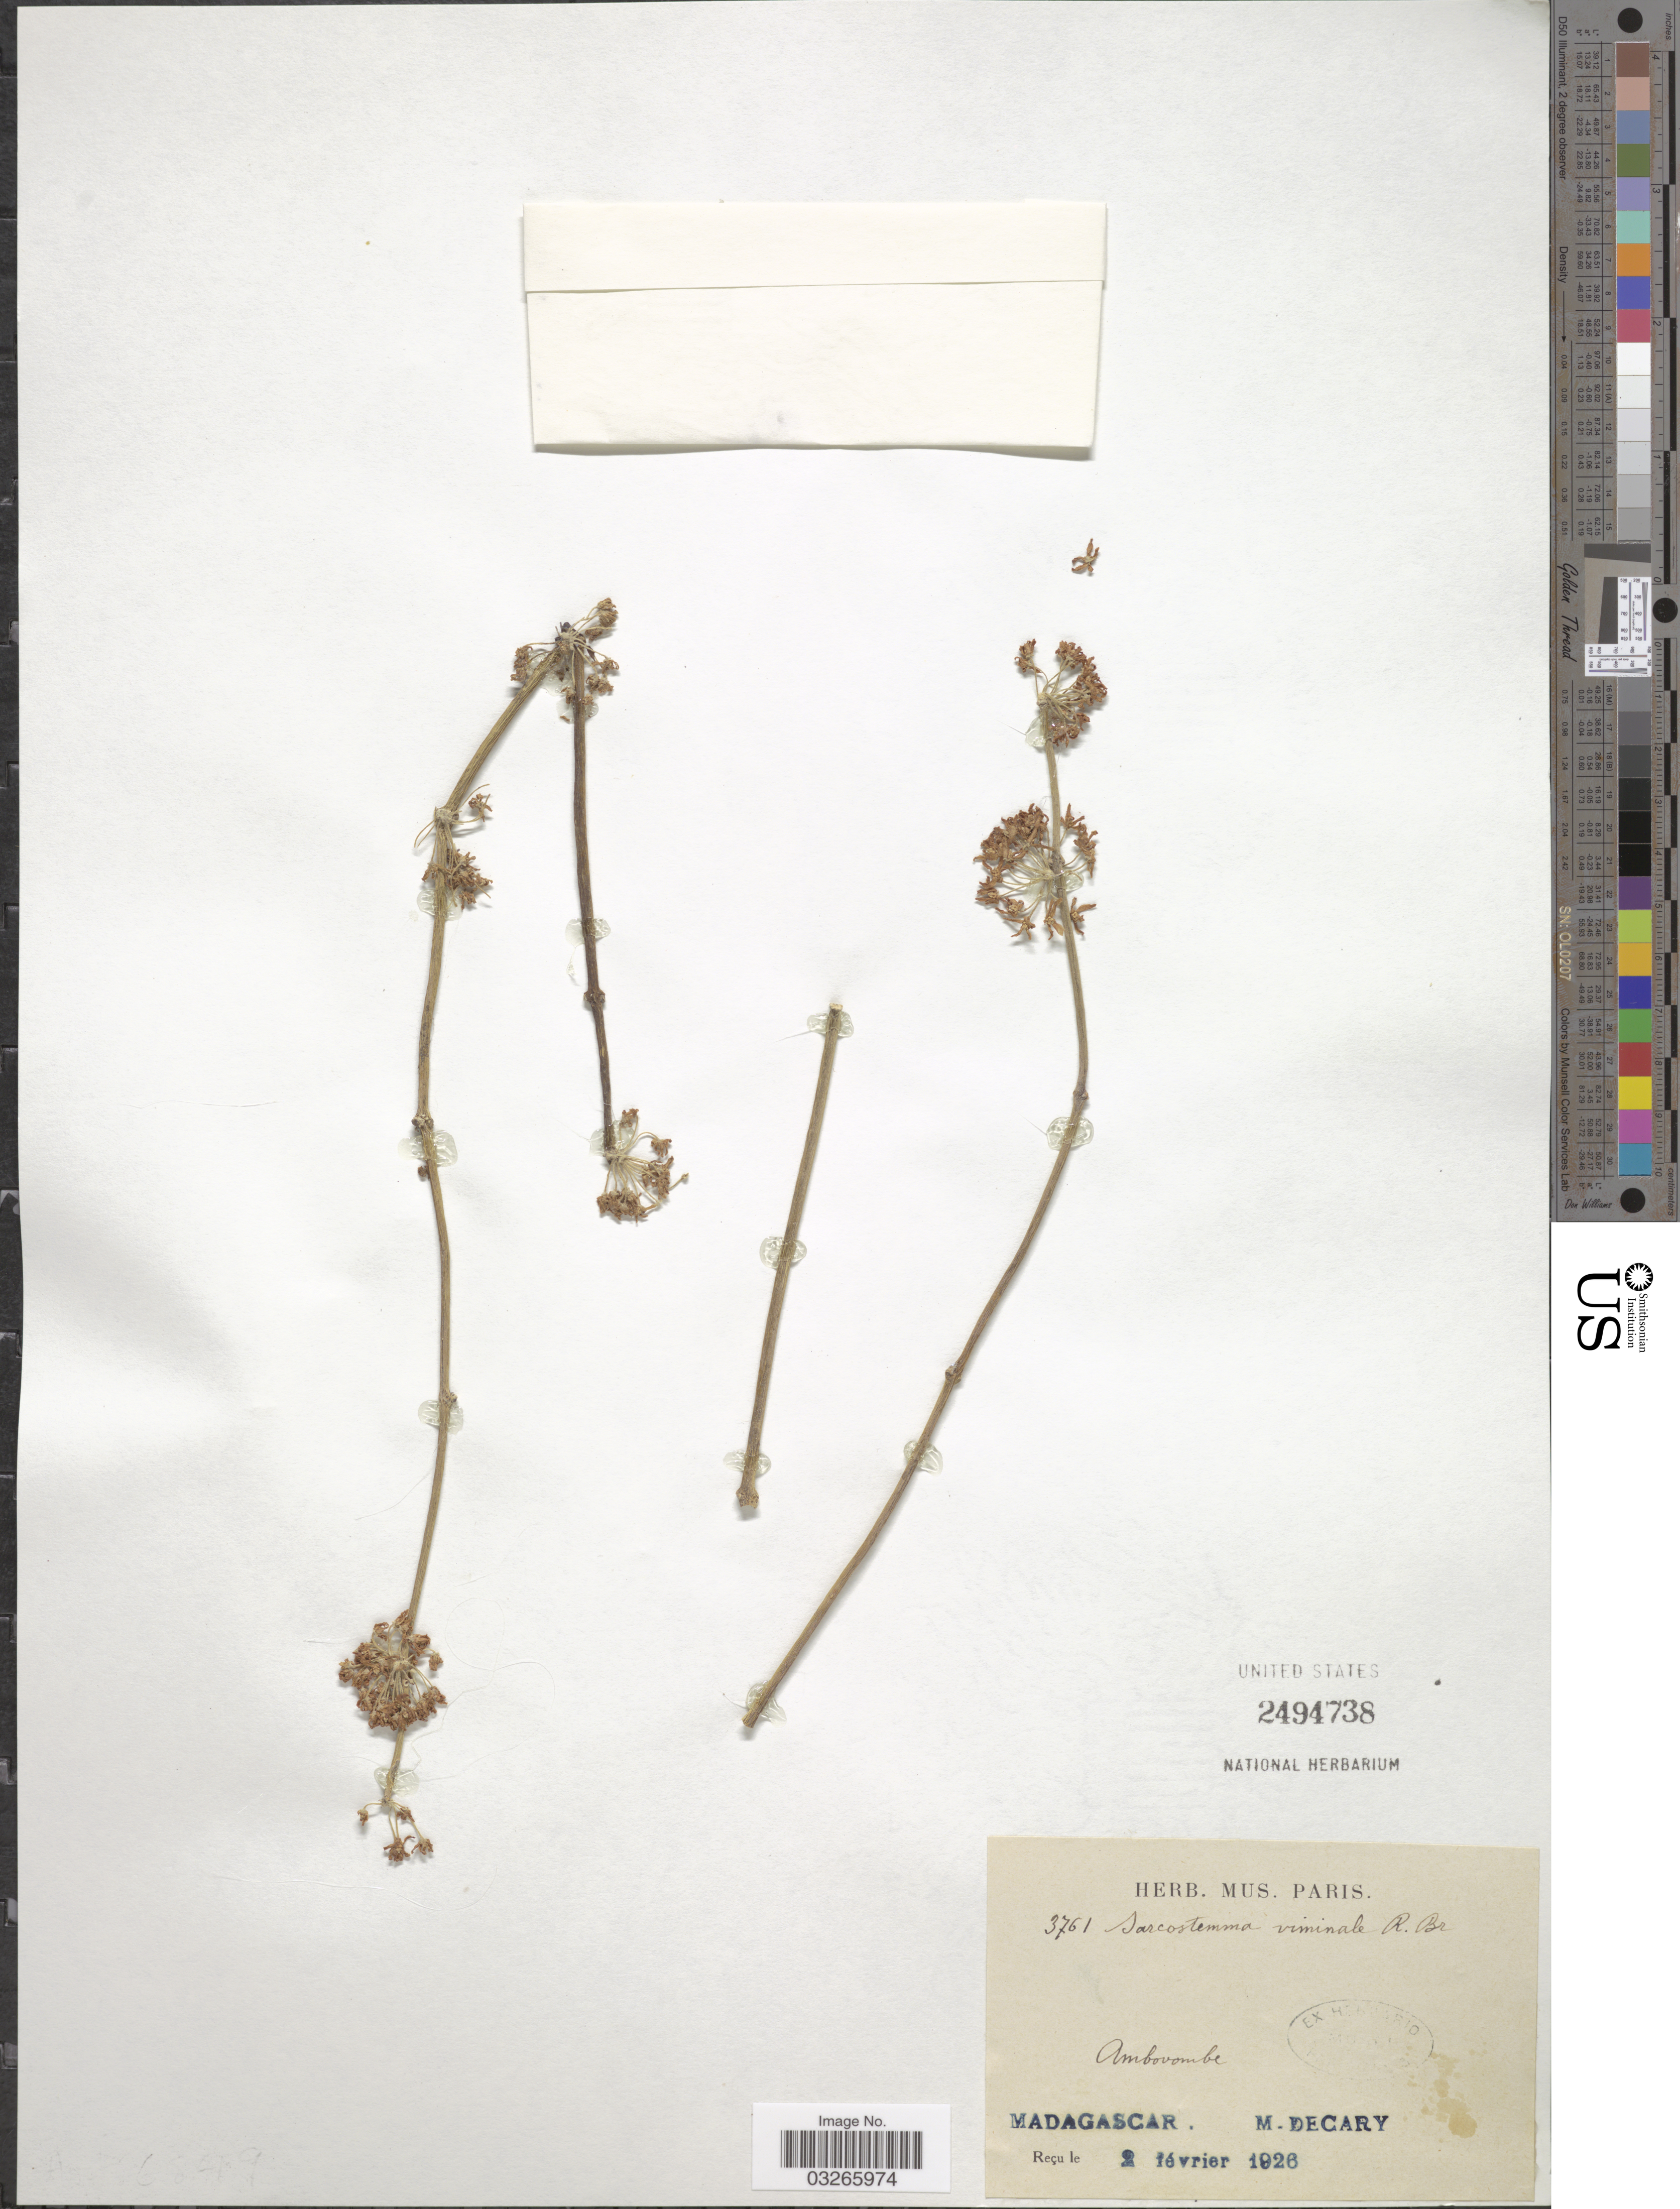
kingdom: Plantae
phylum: Tracheophyta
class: Magnoliopsida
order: Gentianales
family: Apocynaceae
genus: Sarcostemma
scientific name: Sarcostemma viminale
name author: (Linn) R. Br.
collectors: R. Decary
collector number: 3761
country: Madagascar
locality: Ambovombe.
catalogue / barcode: US 2494738